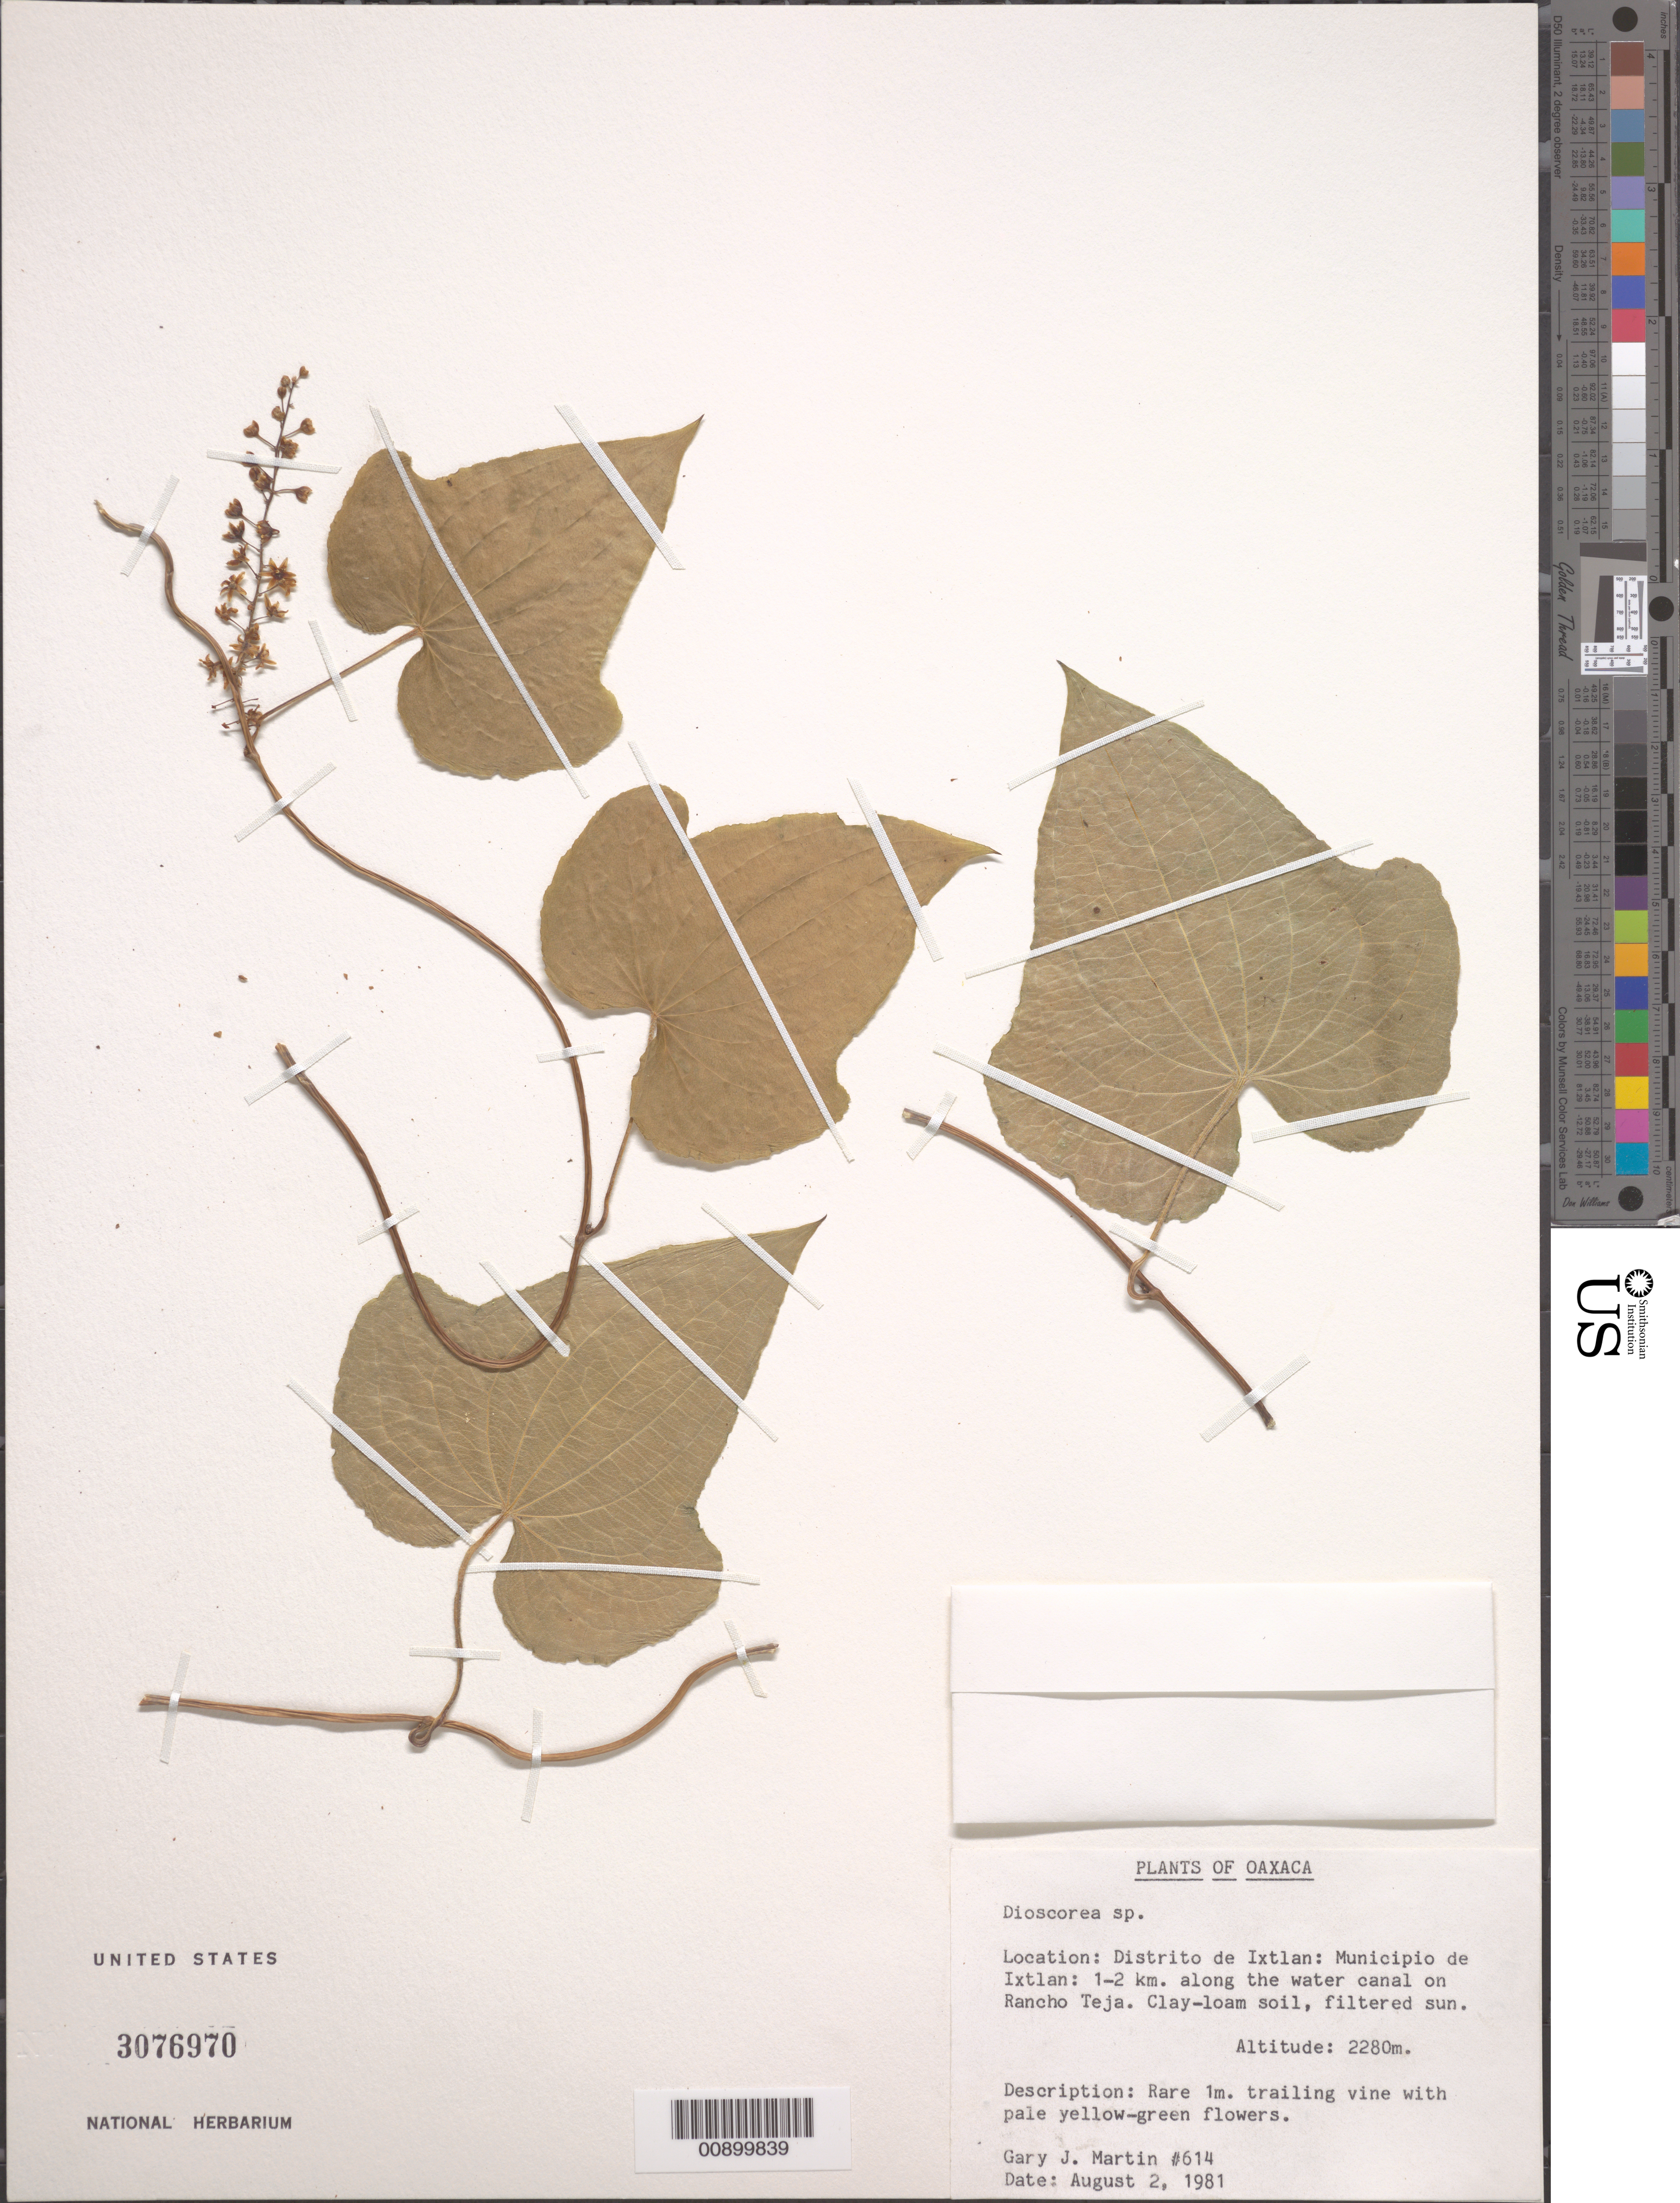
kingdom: Plantae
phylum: Tracheophyta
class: Liliopsida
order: Dioscoreales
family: Dioscoreaceae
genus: Dioscorea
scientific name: Dioscorea sp.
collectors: G. J. Martin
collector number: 614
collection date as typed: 02 Aug 1981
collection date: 1981-08-02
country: Mexico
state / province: Oaxaca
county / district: Ixtlán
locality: Distrito de Ixtlán:Municipio de Ixtlán: 1-2 km. along the water canal on Rancho Teja.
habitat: Along water canal. Clay-loam soil, filtered sun.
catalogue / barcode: US 3076970